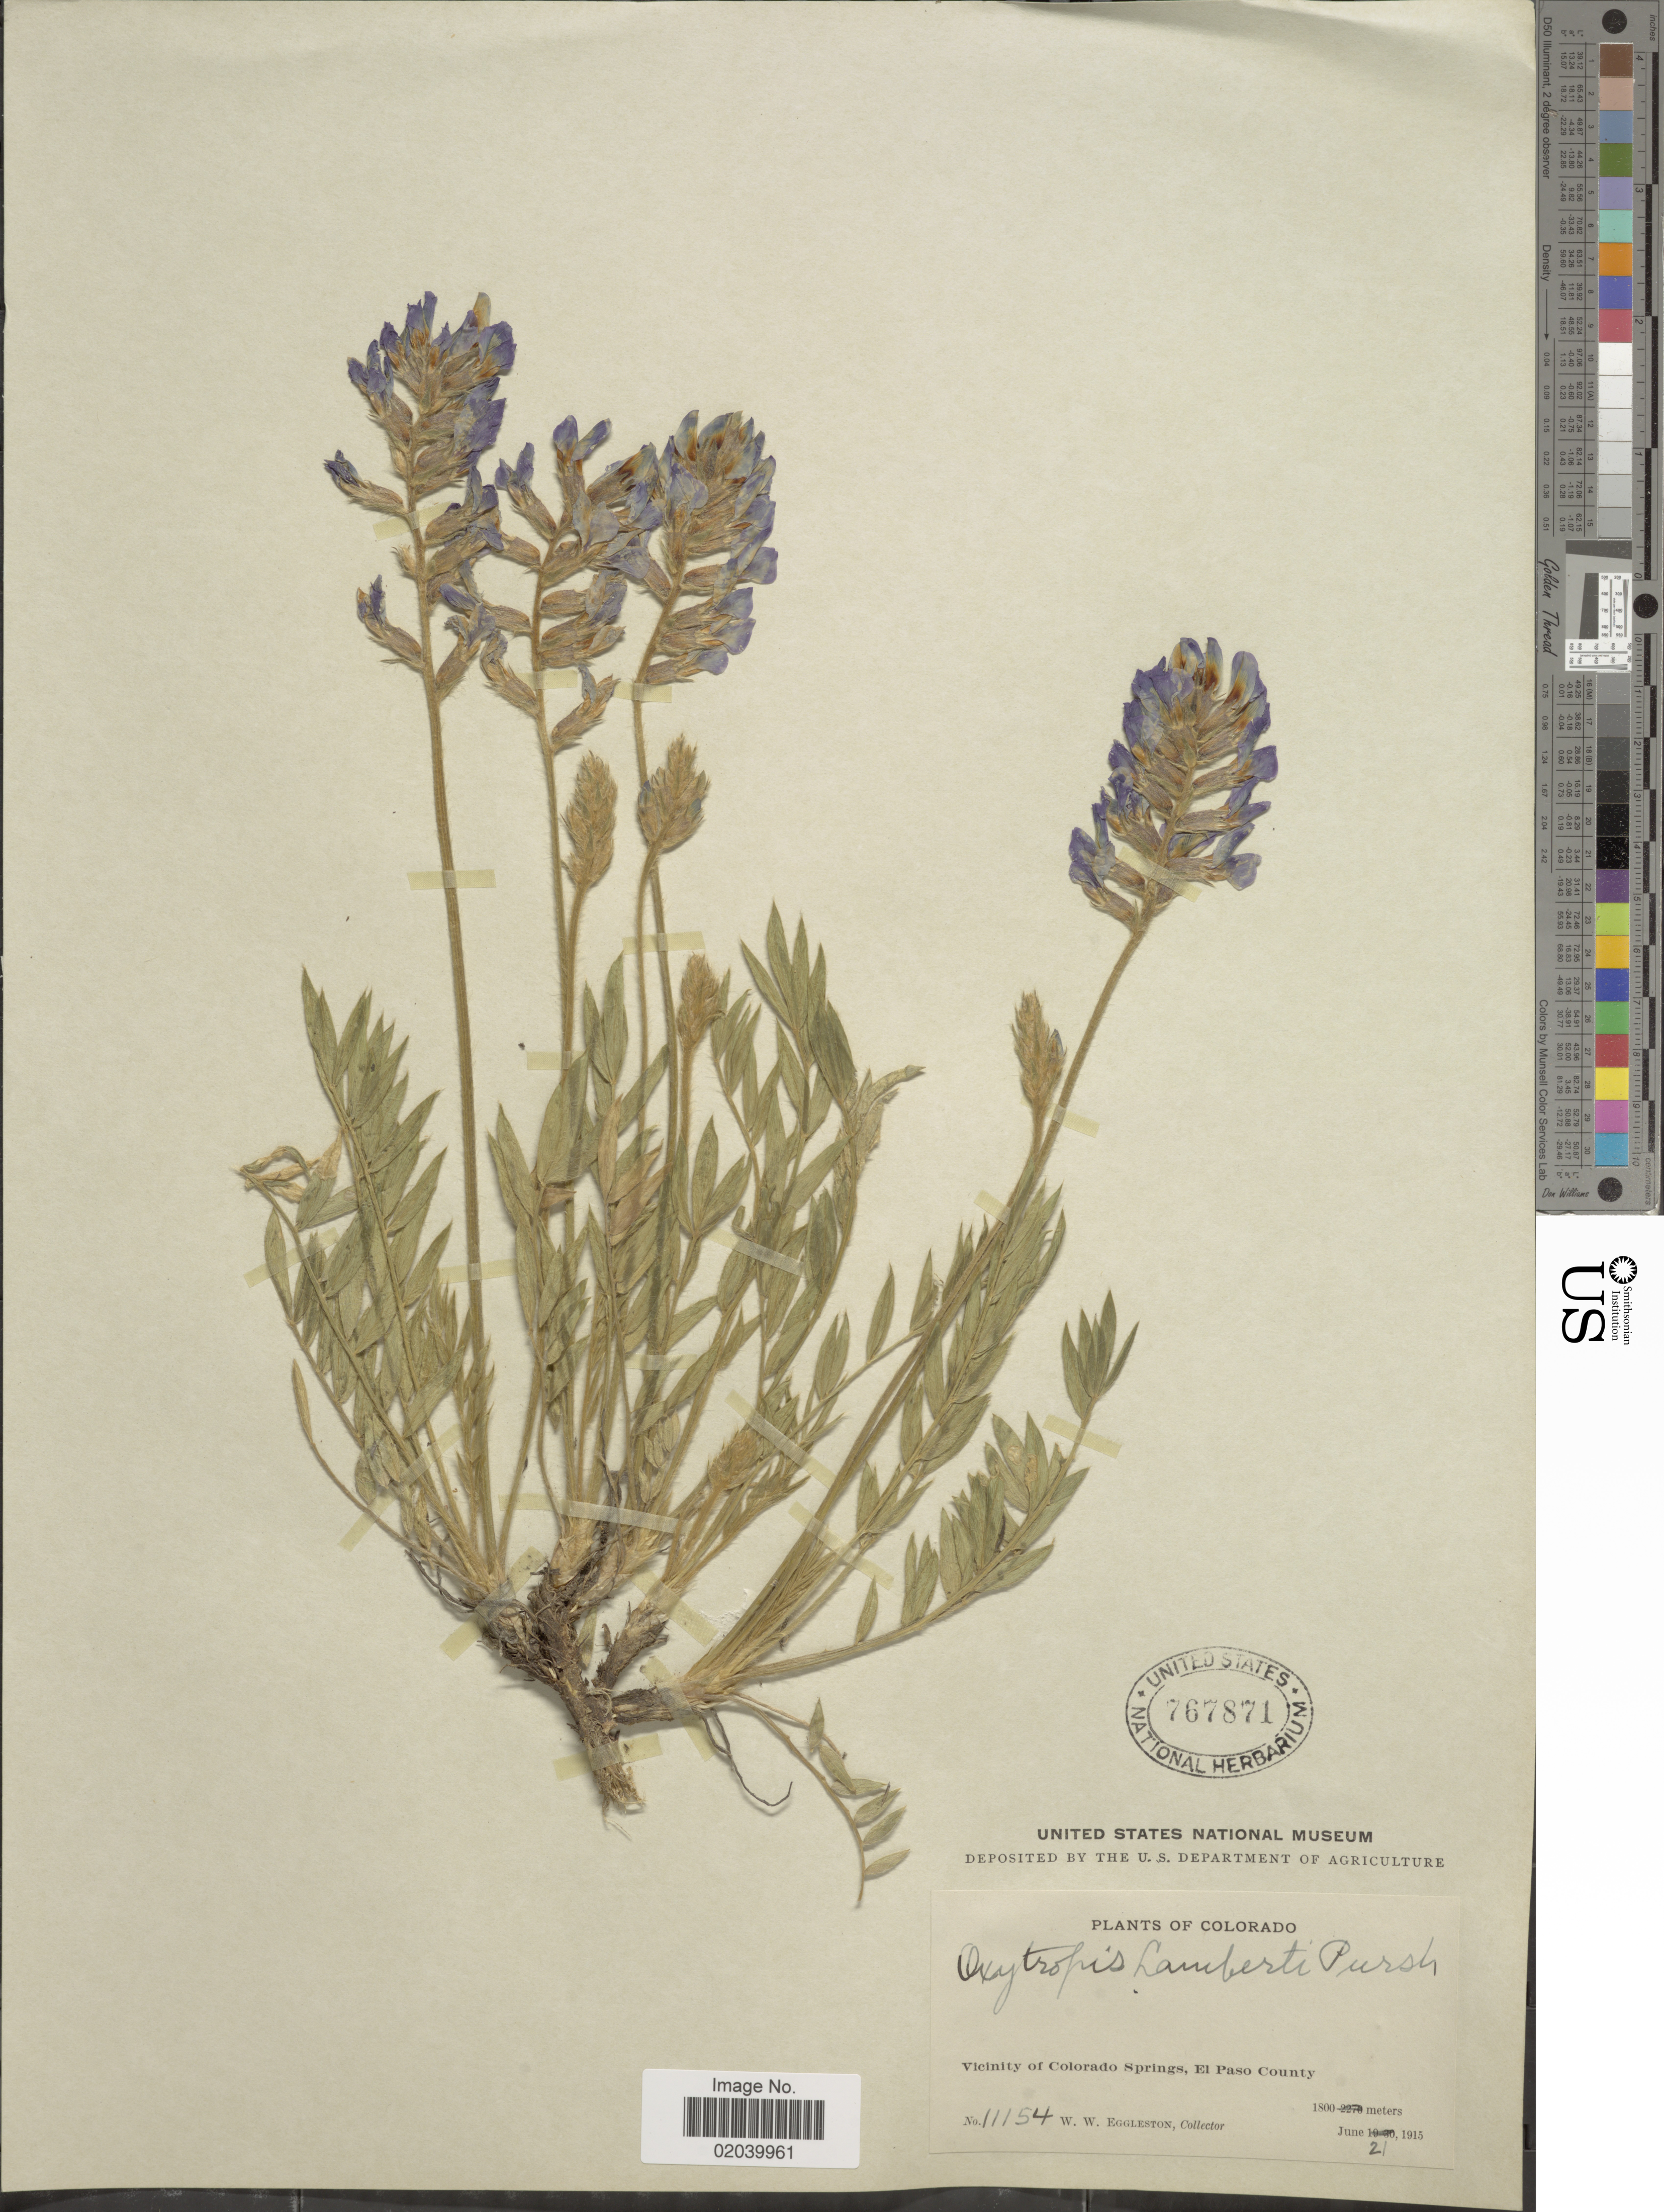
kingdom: Plantae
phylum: Tracheophyta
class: Magnoliopsida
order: Fabales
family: Fabaceae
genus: Oxytropis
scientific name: Oxytropis lambertii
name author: Pursh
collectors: W. W. Eggleston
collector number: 11154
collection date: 1915-06-21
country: United States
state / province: Colorado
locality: Vicinity of Colorado Springs, El Paso County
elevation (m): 1800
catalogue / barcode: US 767871